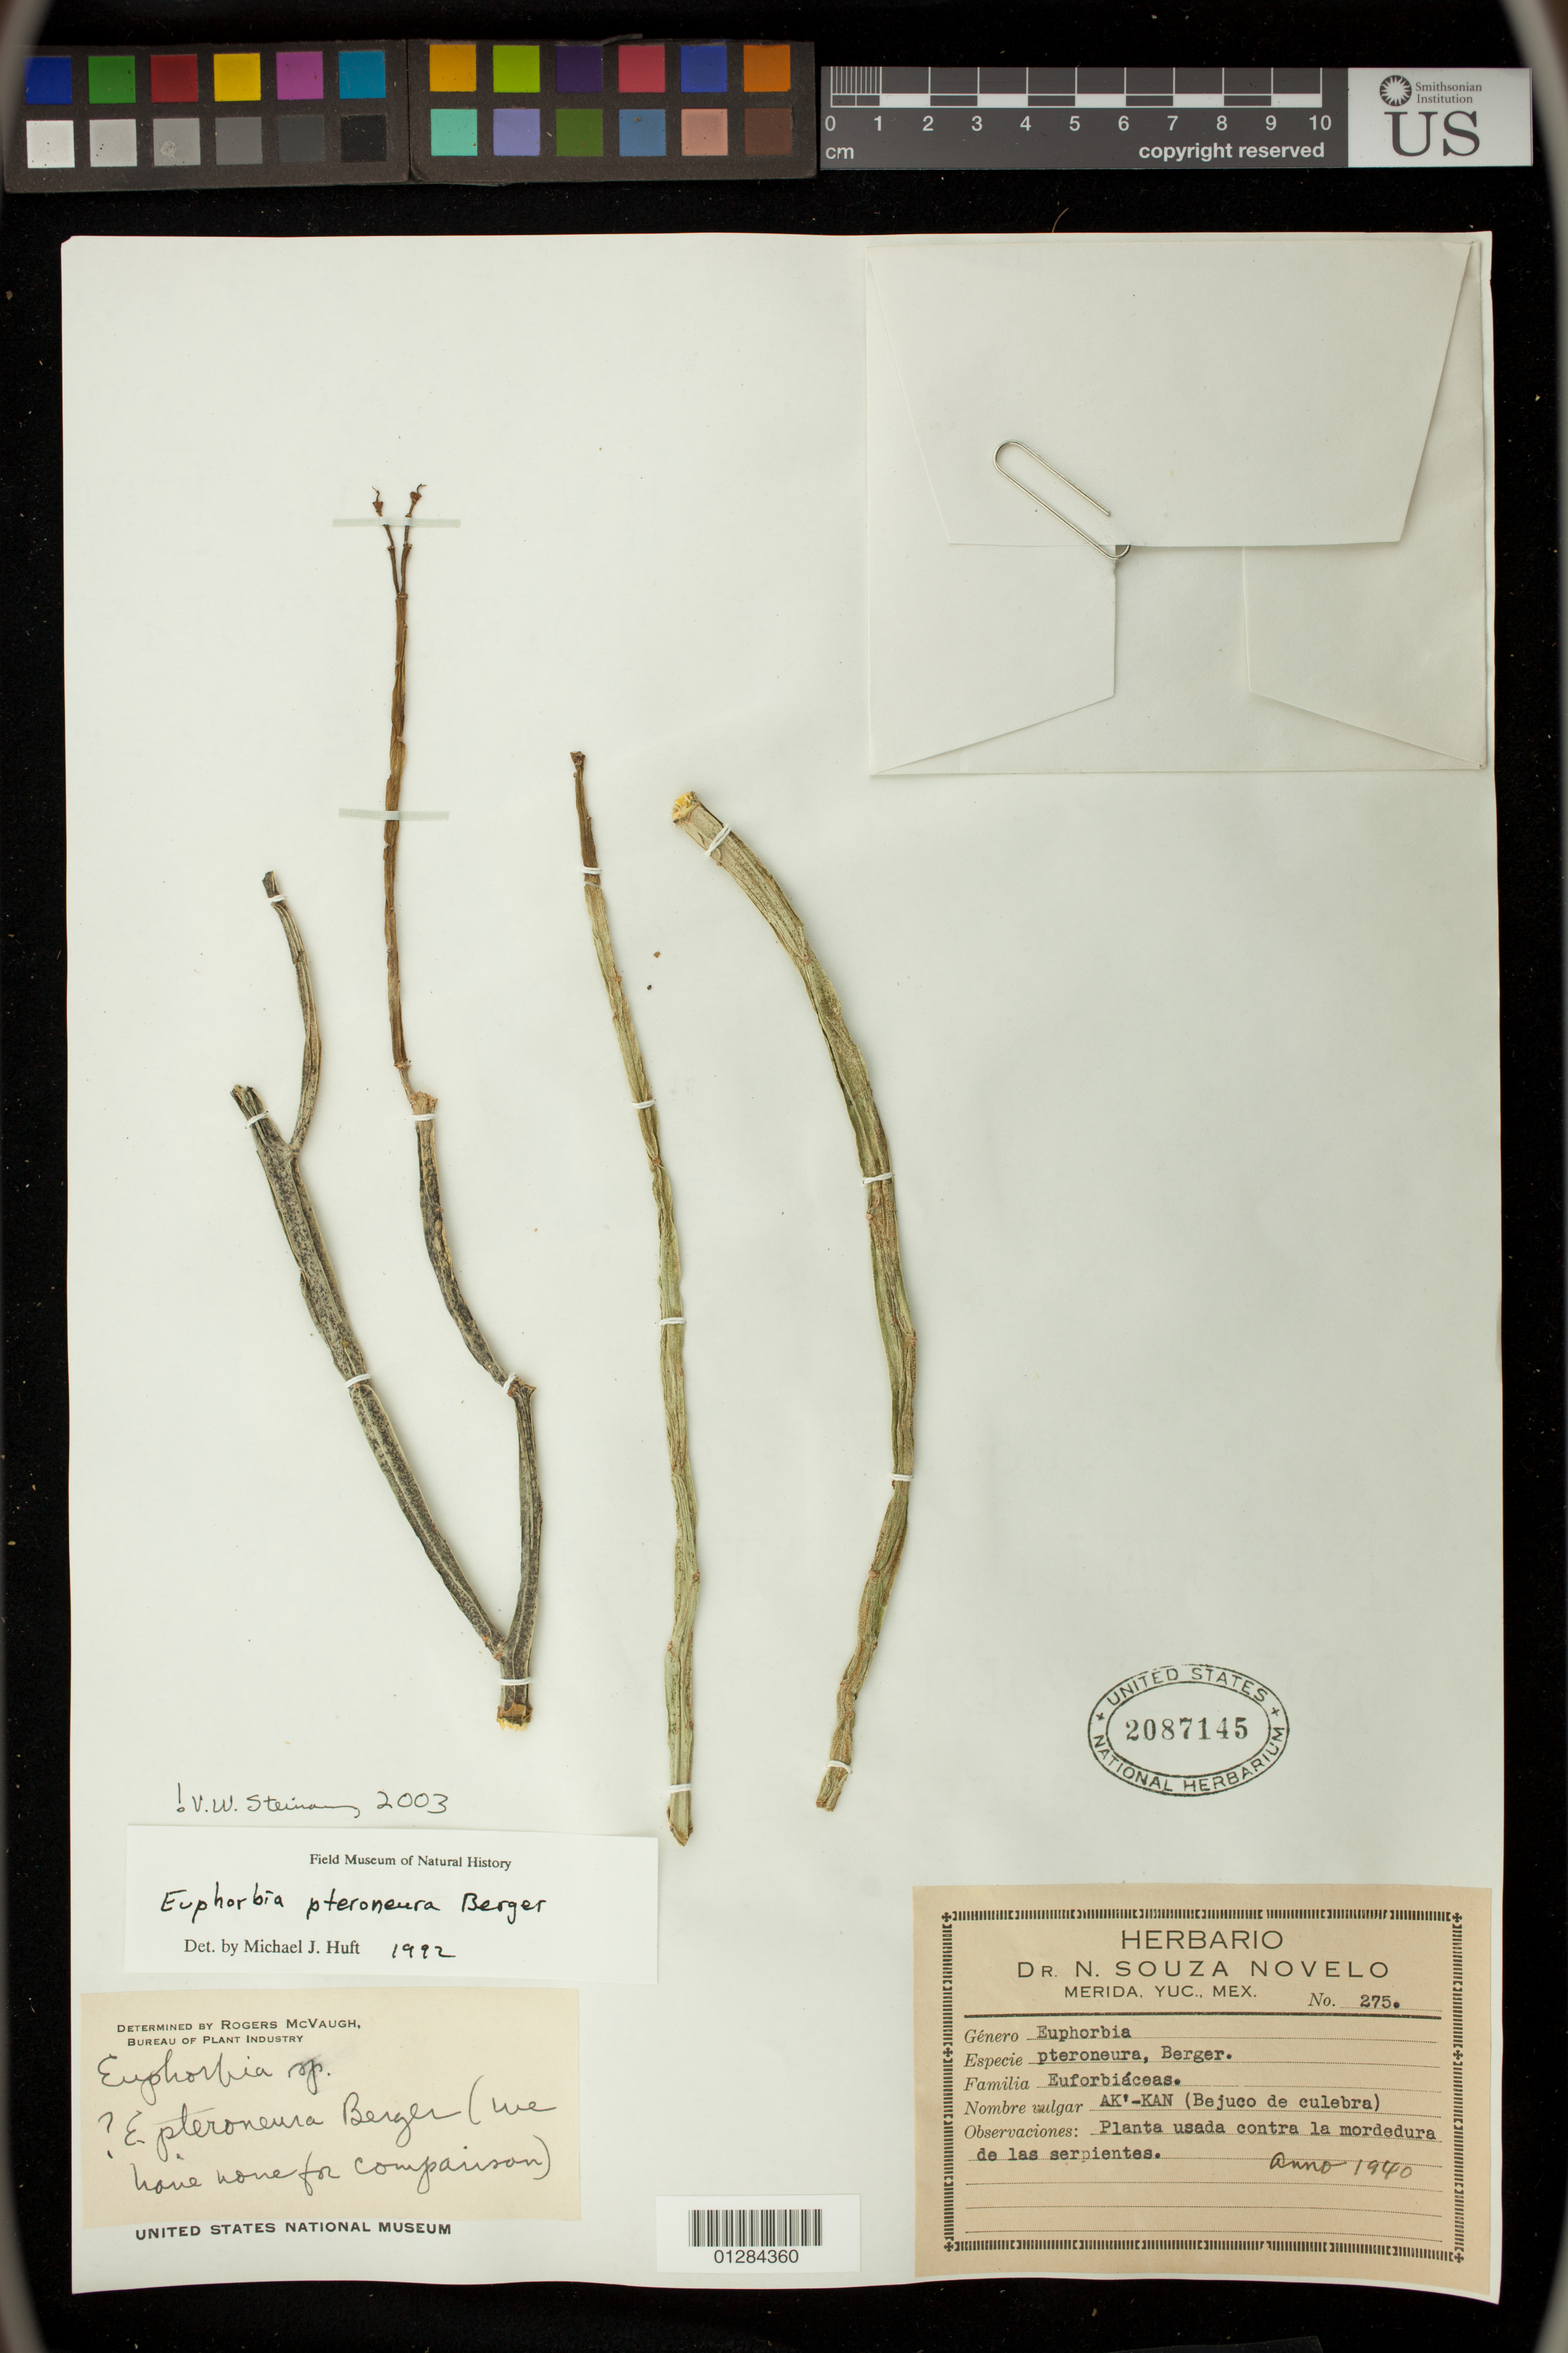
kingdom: Plantae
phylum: Tracheophyta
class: Magnoliopsida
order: Malpighiales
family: Euphorbiaceae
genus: Euphorbia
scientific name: Euphorbia pteroneura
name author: A. Berger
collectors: N. Novelo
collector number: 275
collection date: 1940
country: Mexico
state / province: Yucatán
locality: Merida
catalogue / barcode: US 2087145